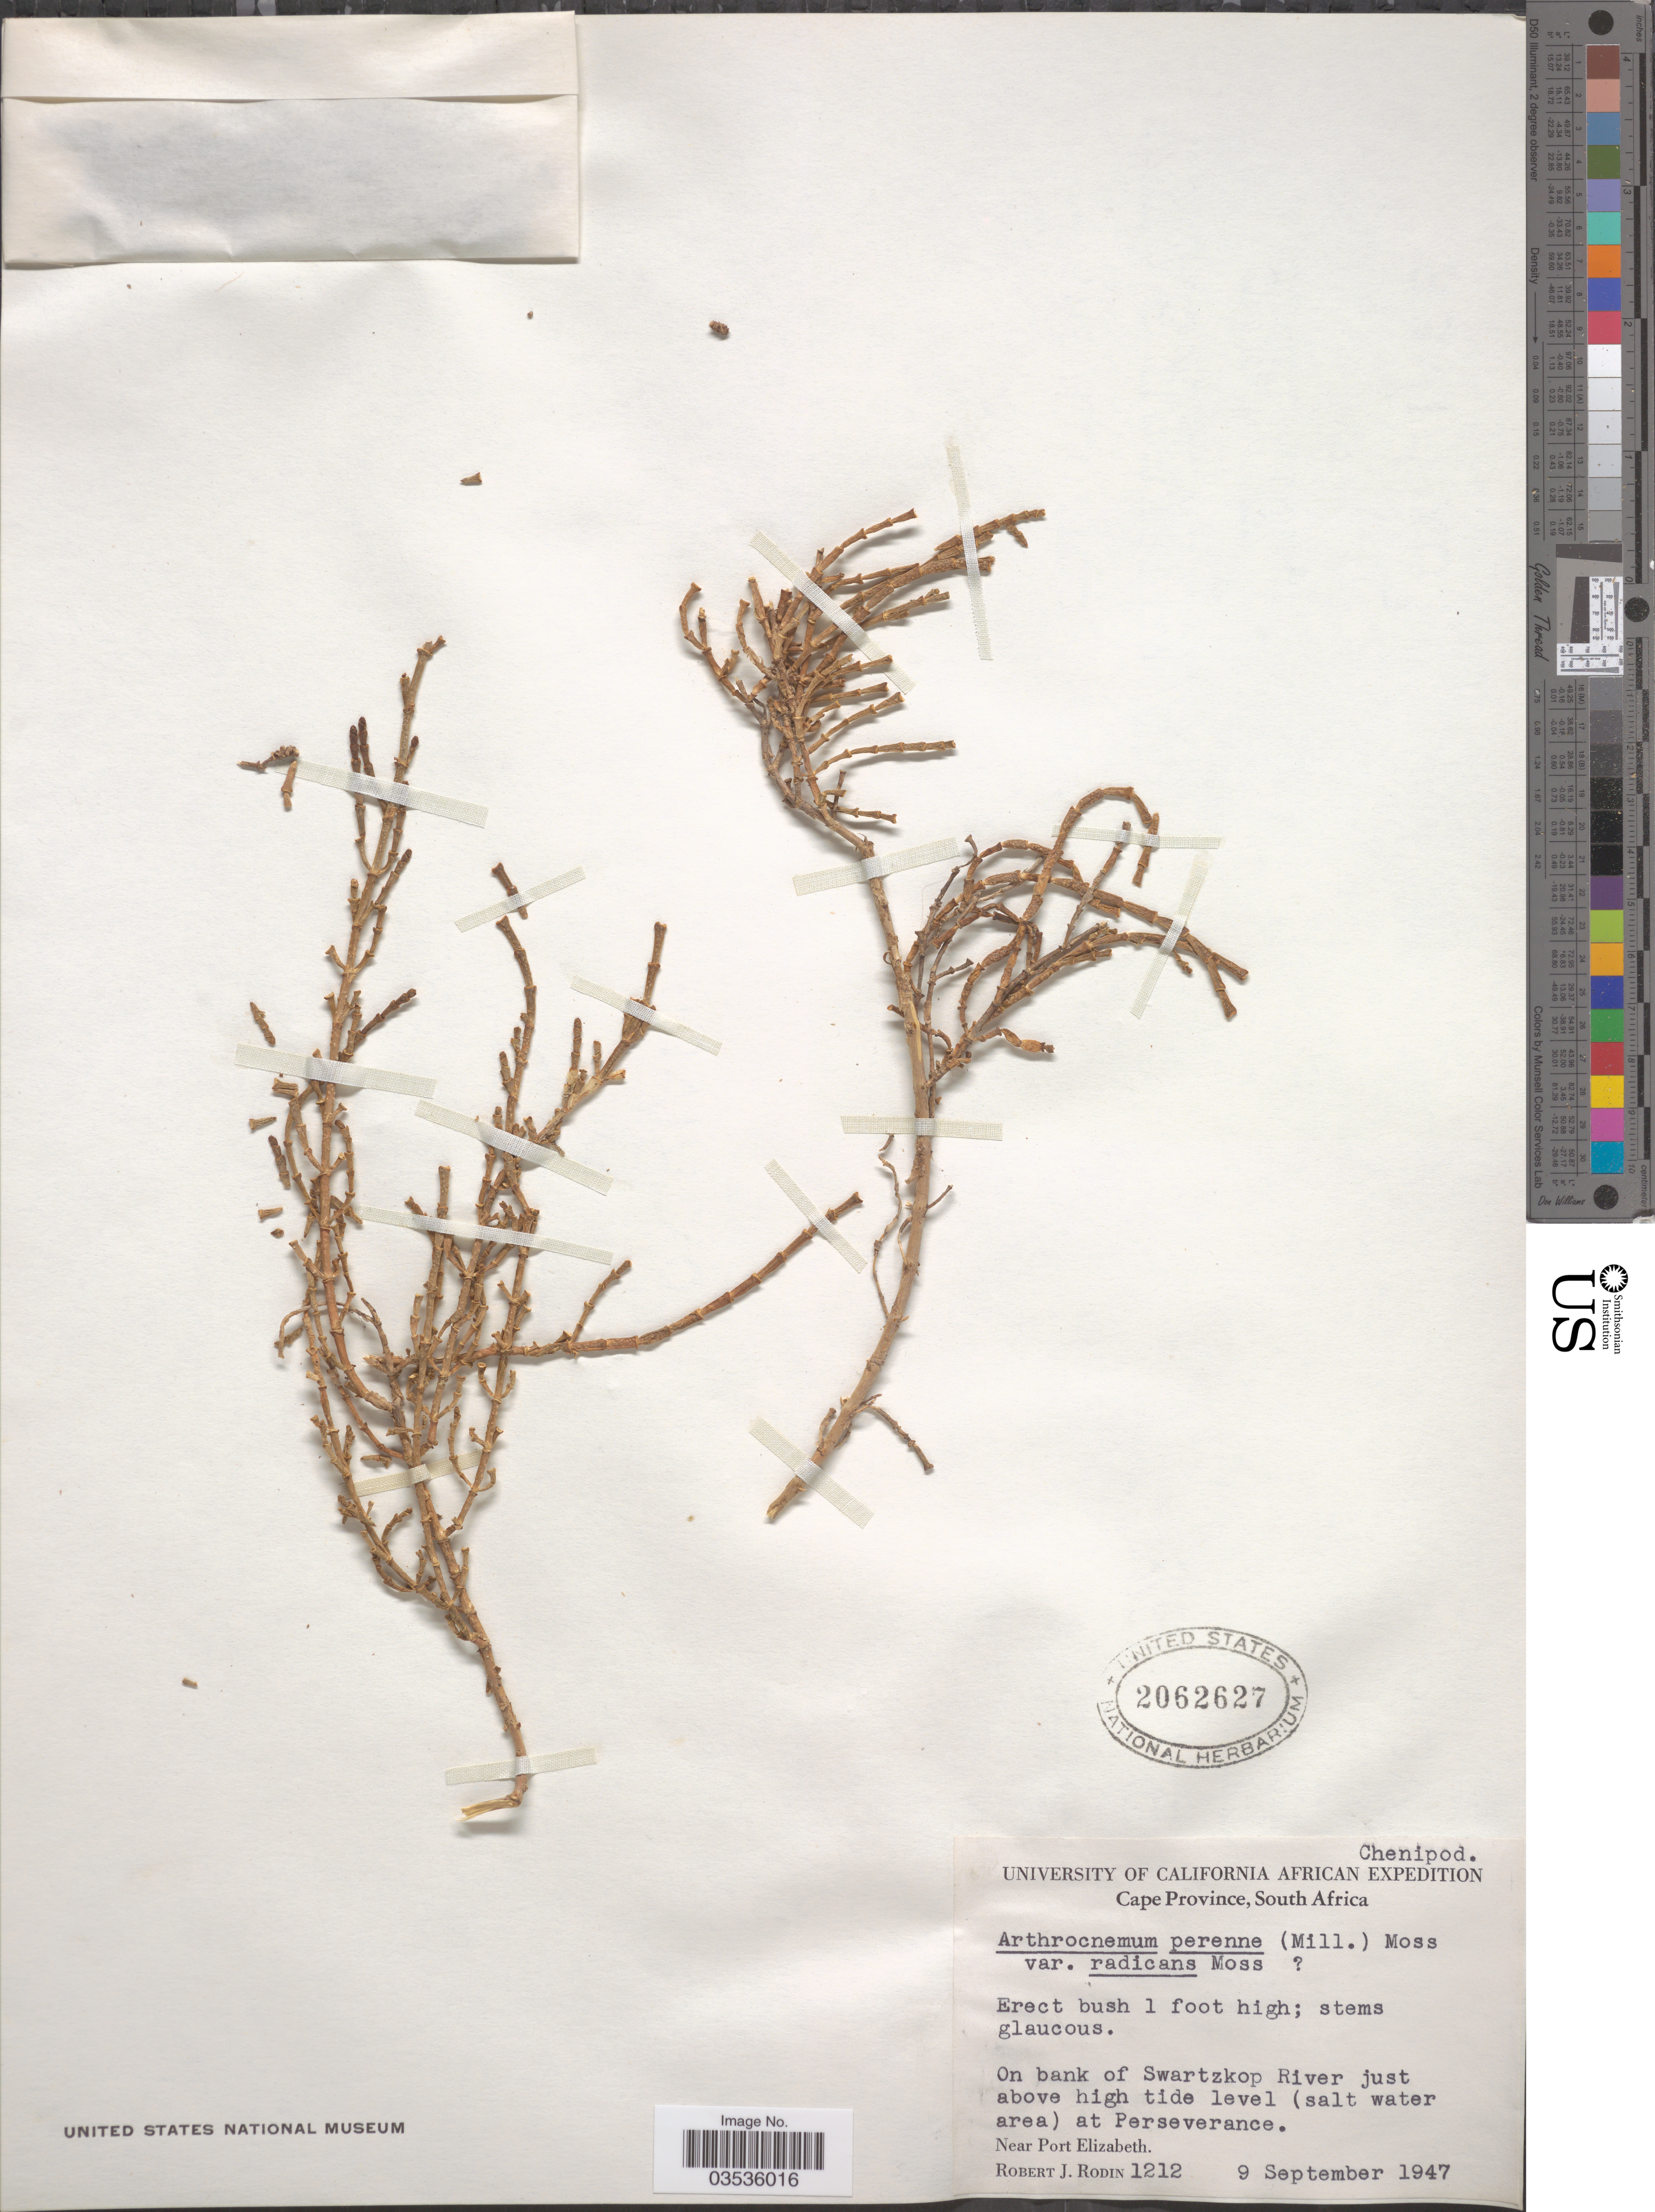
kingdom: Plantae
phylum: Tracheophyta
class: Magnoliopsida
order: Caryophyllales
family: Amaranthaceae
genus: Salicornia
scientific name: Salicornia pillansii (Moss) Piirainen & G. Kadereit nom. inval.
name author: (Moss) Piirainen & G. Kadereit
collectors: R. J. Rodin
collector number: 1212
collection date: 1947-09-09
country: South Africa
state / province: Eastern Cape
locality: On bank of Swartzkop River just above high tide level (salt water area) at Perseverance. Near Port Elizabeth.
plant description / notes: Cited by Tölken, Bothalia 9(2): 284. 1967 as Arthrocnemum pillansii var. pillansii The combination by Piirainen and Kadereit is currently an invalid name because they cited the wrong volume and page number for the basionym.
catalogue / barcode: US 2062627